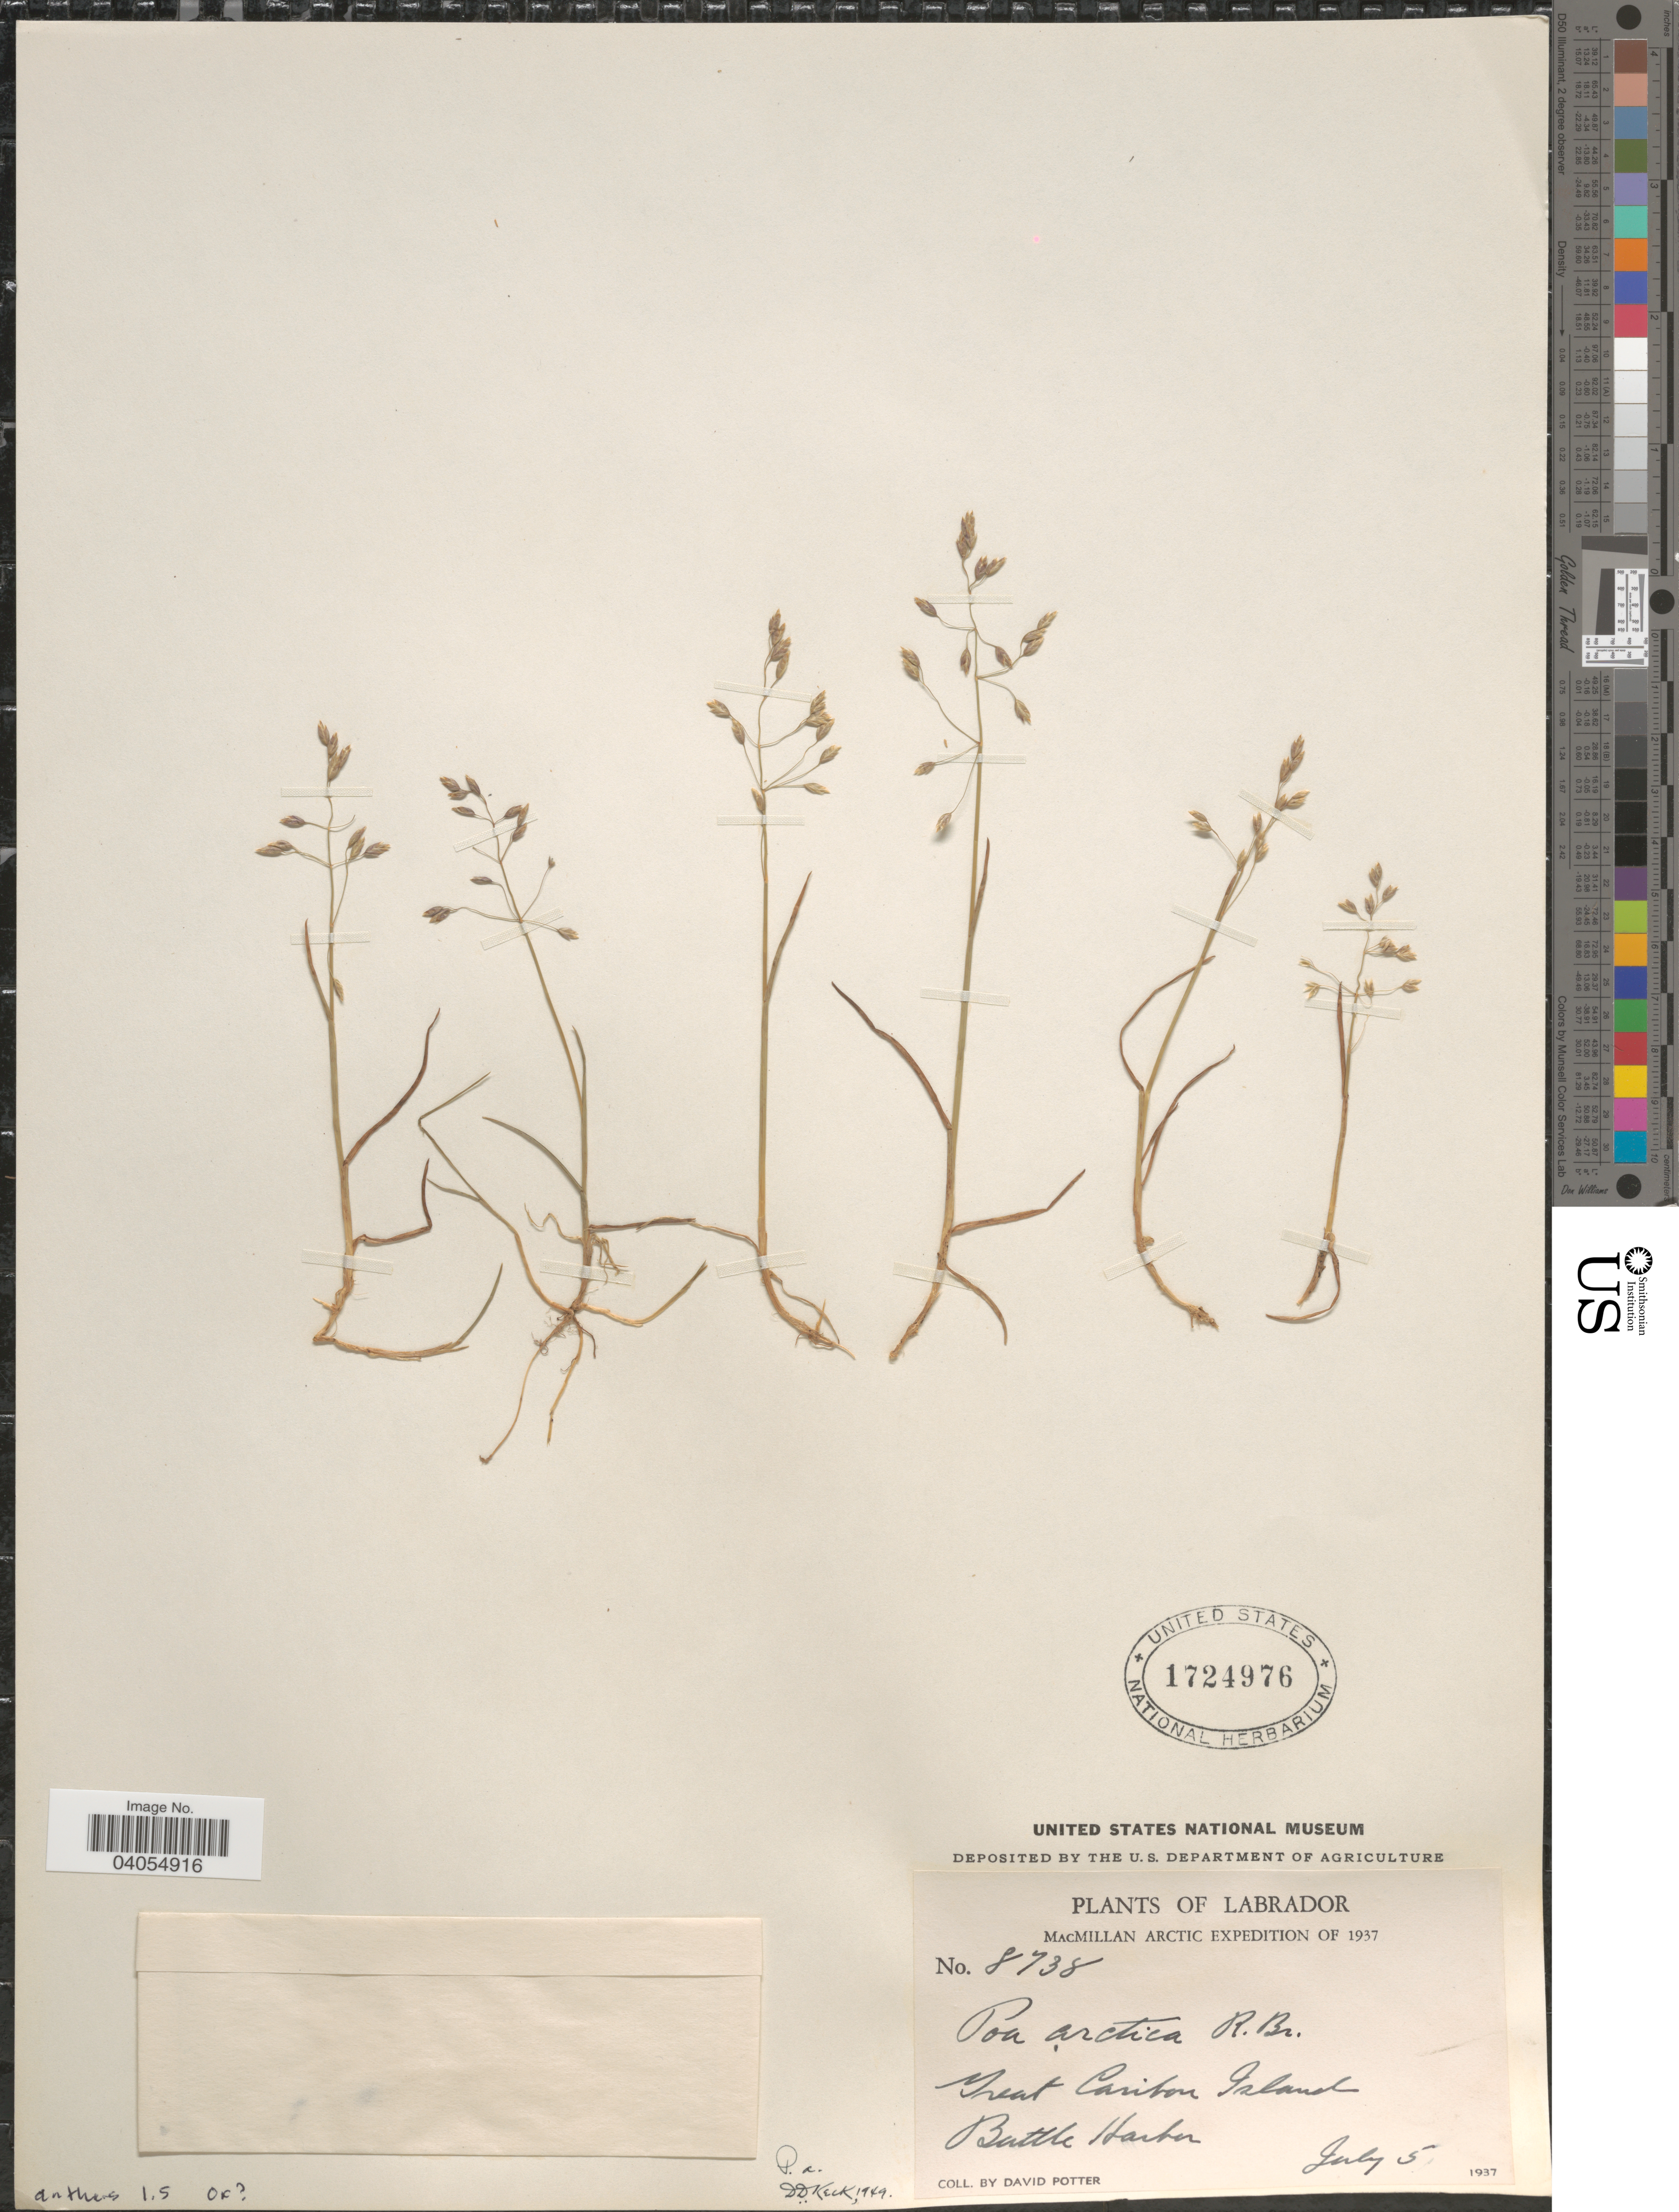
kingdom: Plantae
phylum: Tracheophyta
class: Liliopsida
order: Poales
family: Poaceae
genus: Poa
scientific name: Poa arctica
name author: R. Br.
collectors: D. Potter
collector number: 8738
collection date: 1937-07-05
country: Canada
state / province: Newfoundland and Labrador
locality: Labrador. Great Caribou Island. Battle Harbor.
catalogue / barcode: US 1724976